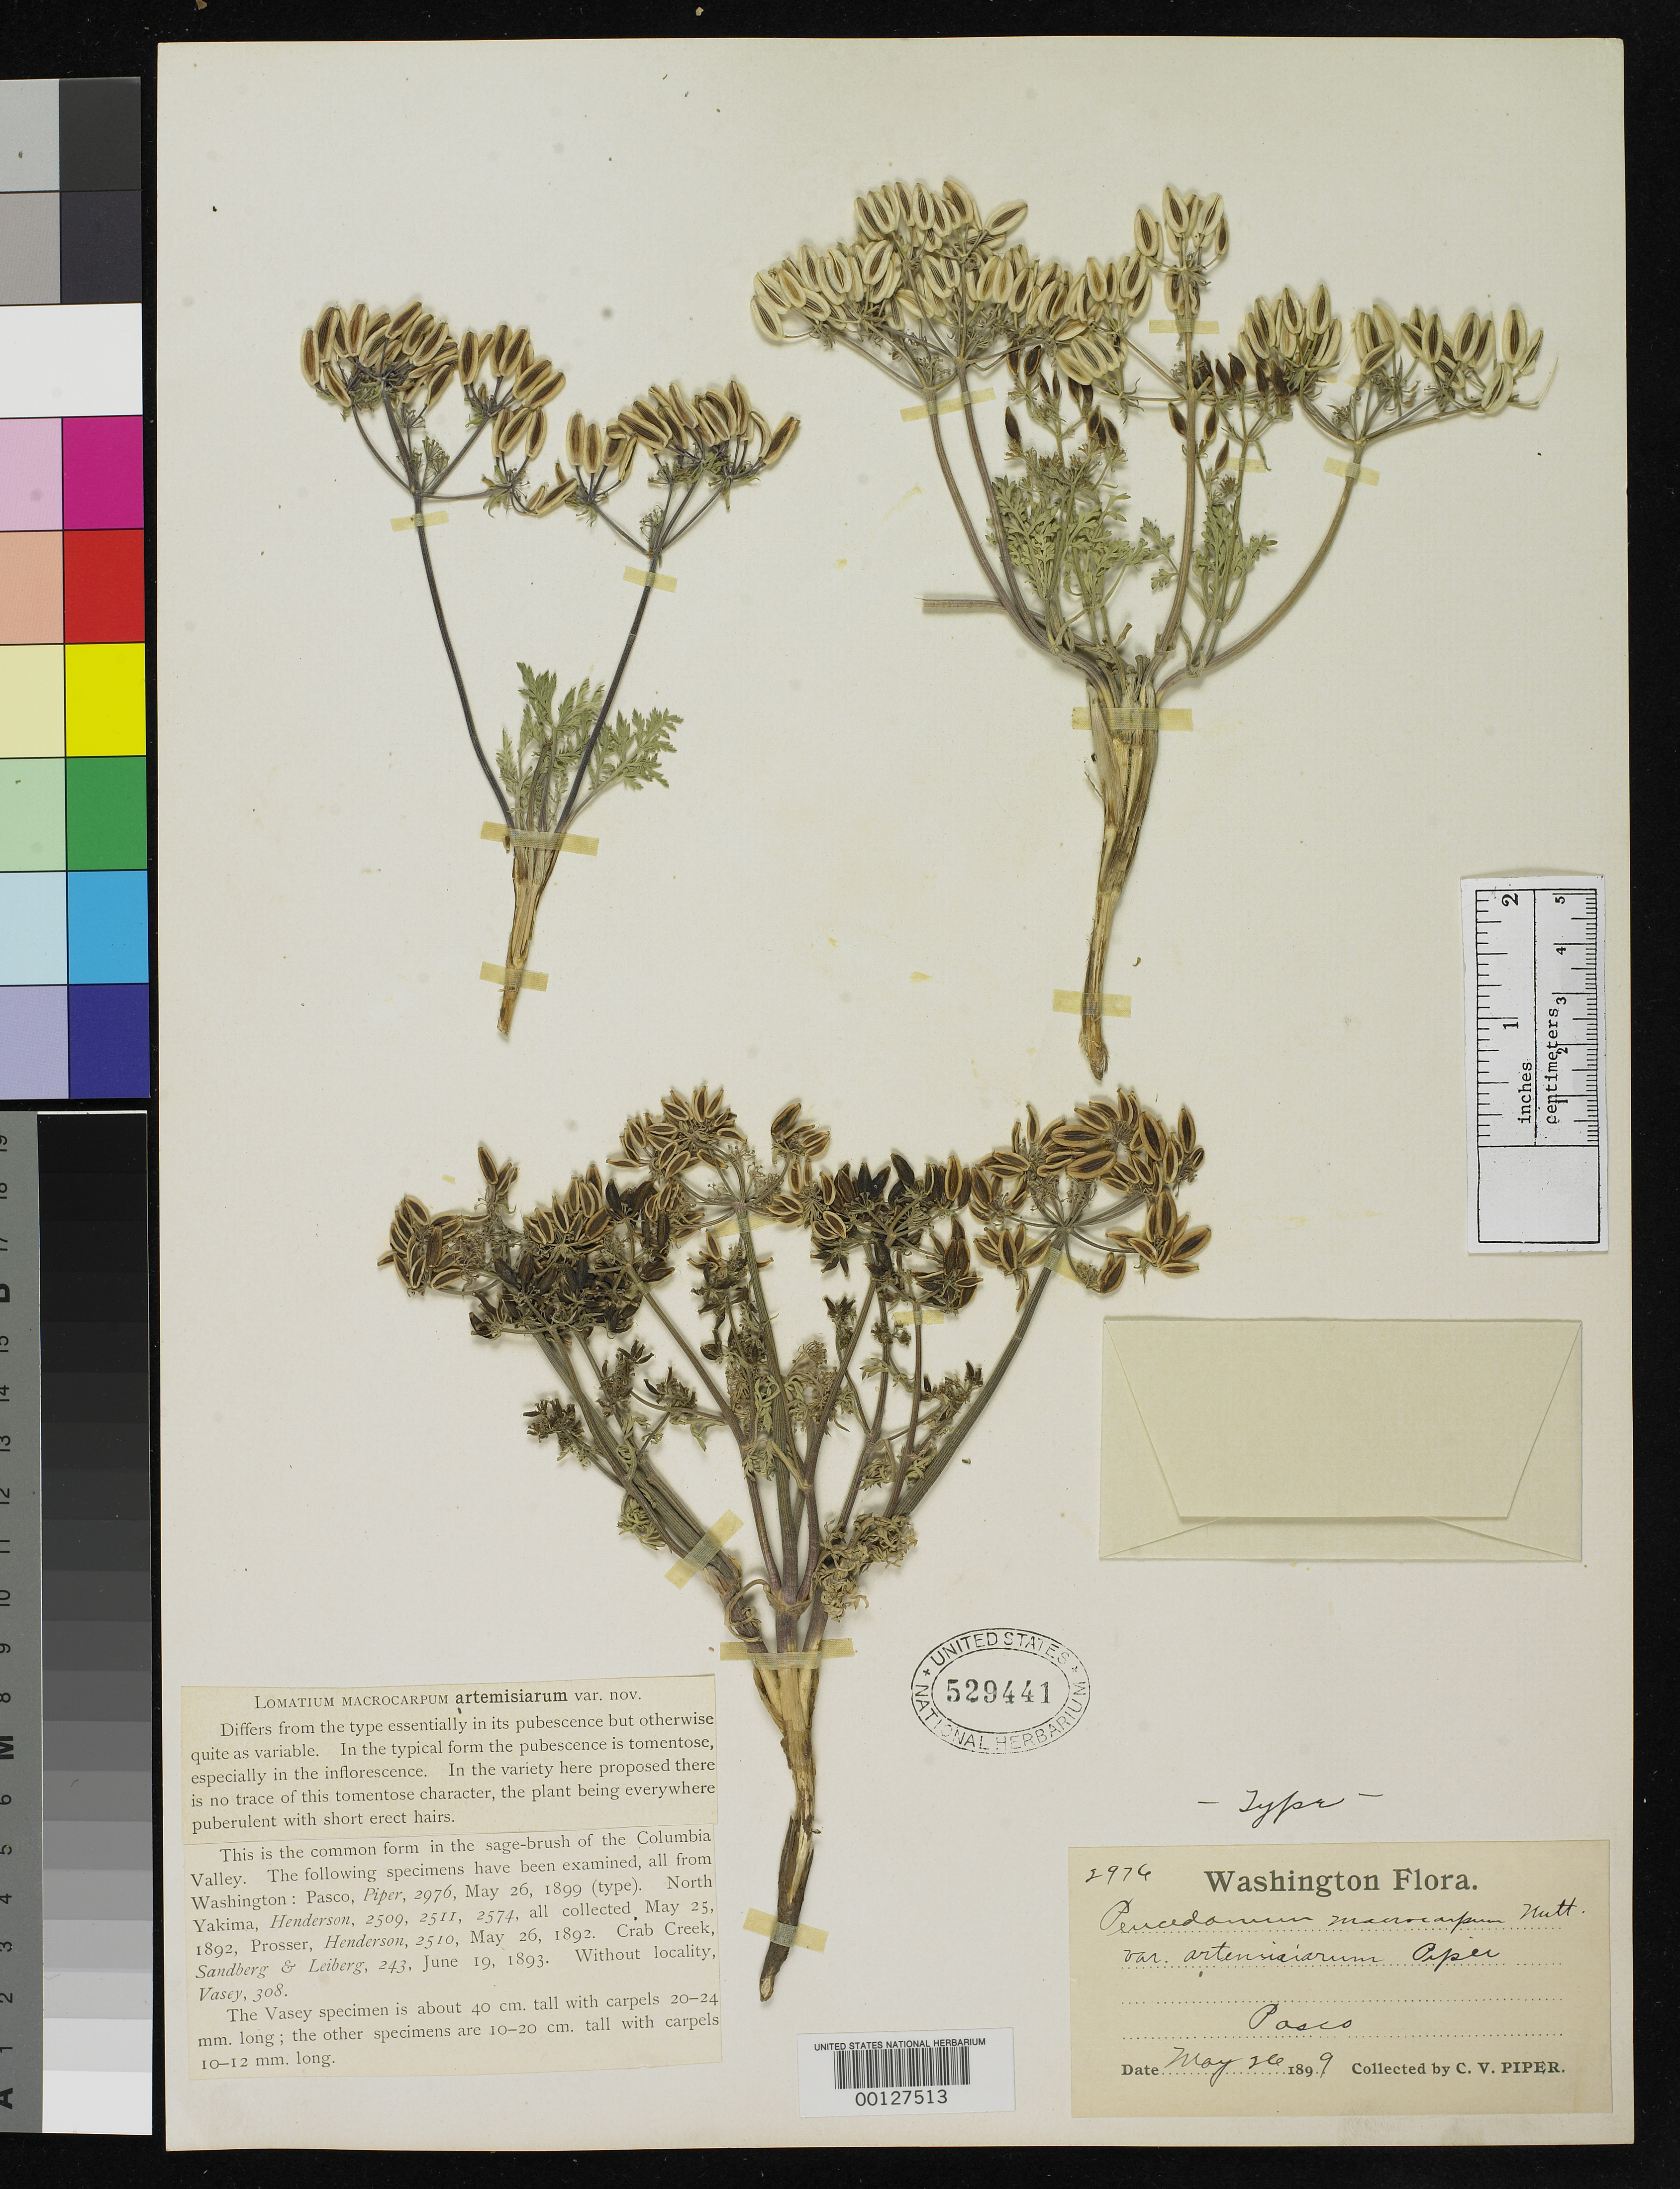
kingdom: Plantae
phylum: Tracheophyta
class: Magnoliopsida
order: Apiales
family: Apiaceae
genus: Lomatium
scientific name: Lomatium macrocarpum var. artemisiarum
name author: Piper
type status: Isotype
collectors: C. V. Piper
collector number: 2976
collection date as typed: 26 May 1899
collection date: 1899-05-26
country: United States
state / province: Washington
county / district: Franklin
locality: Pasco.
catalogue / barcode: US 529441